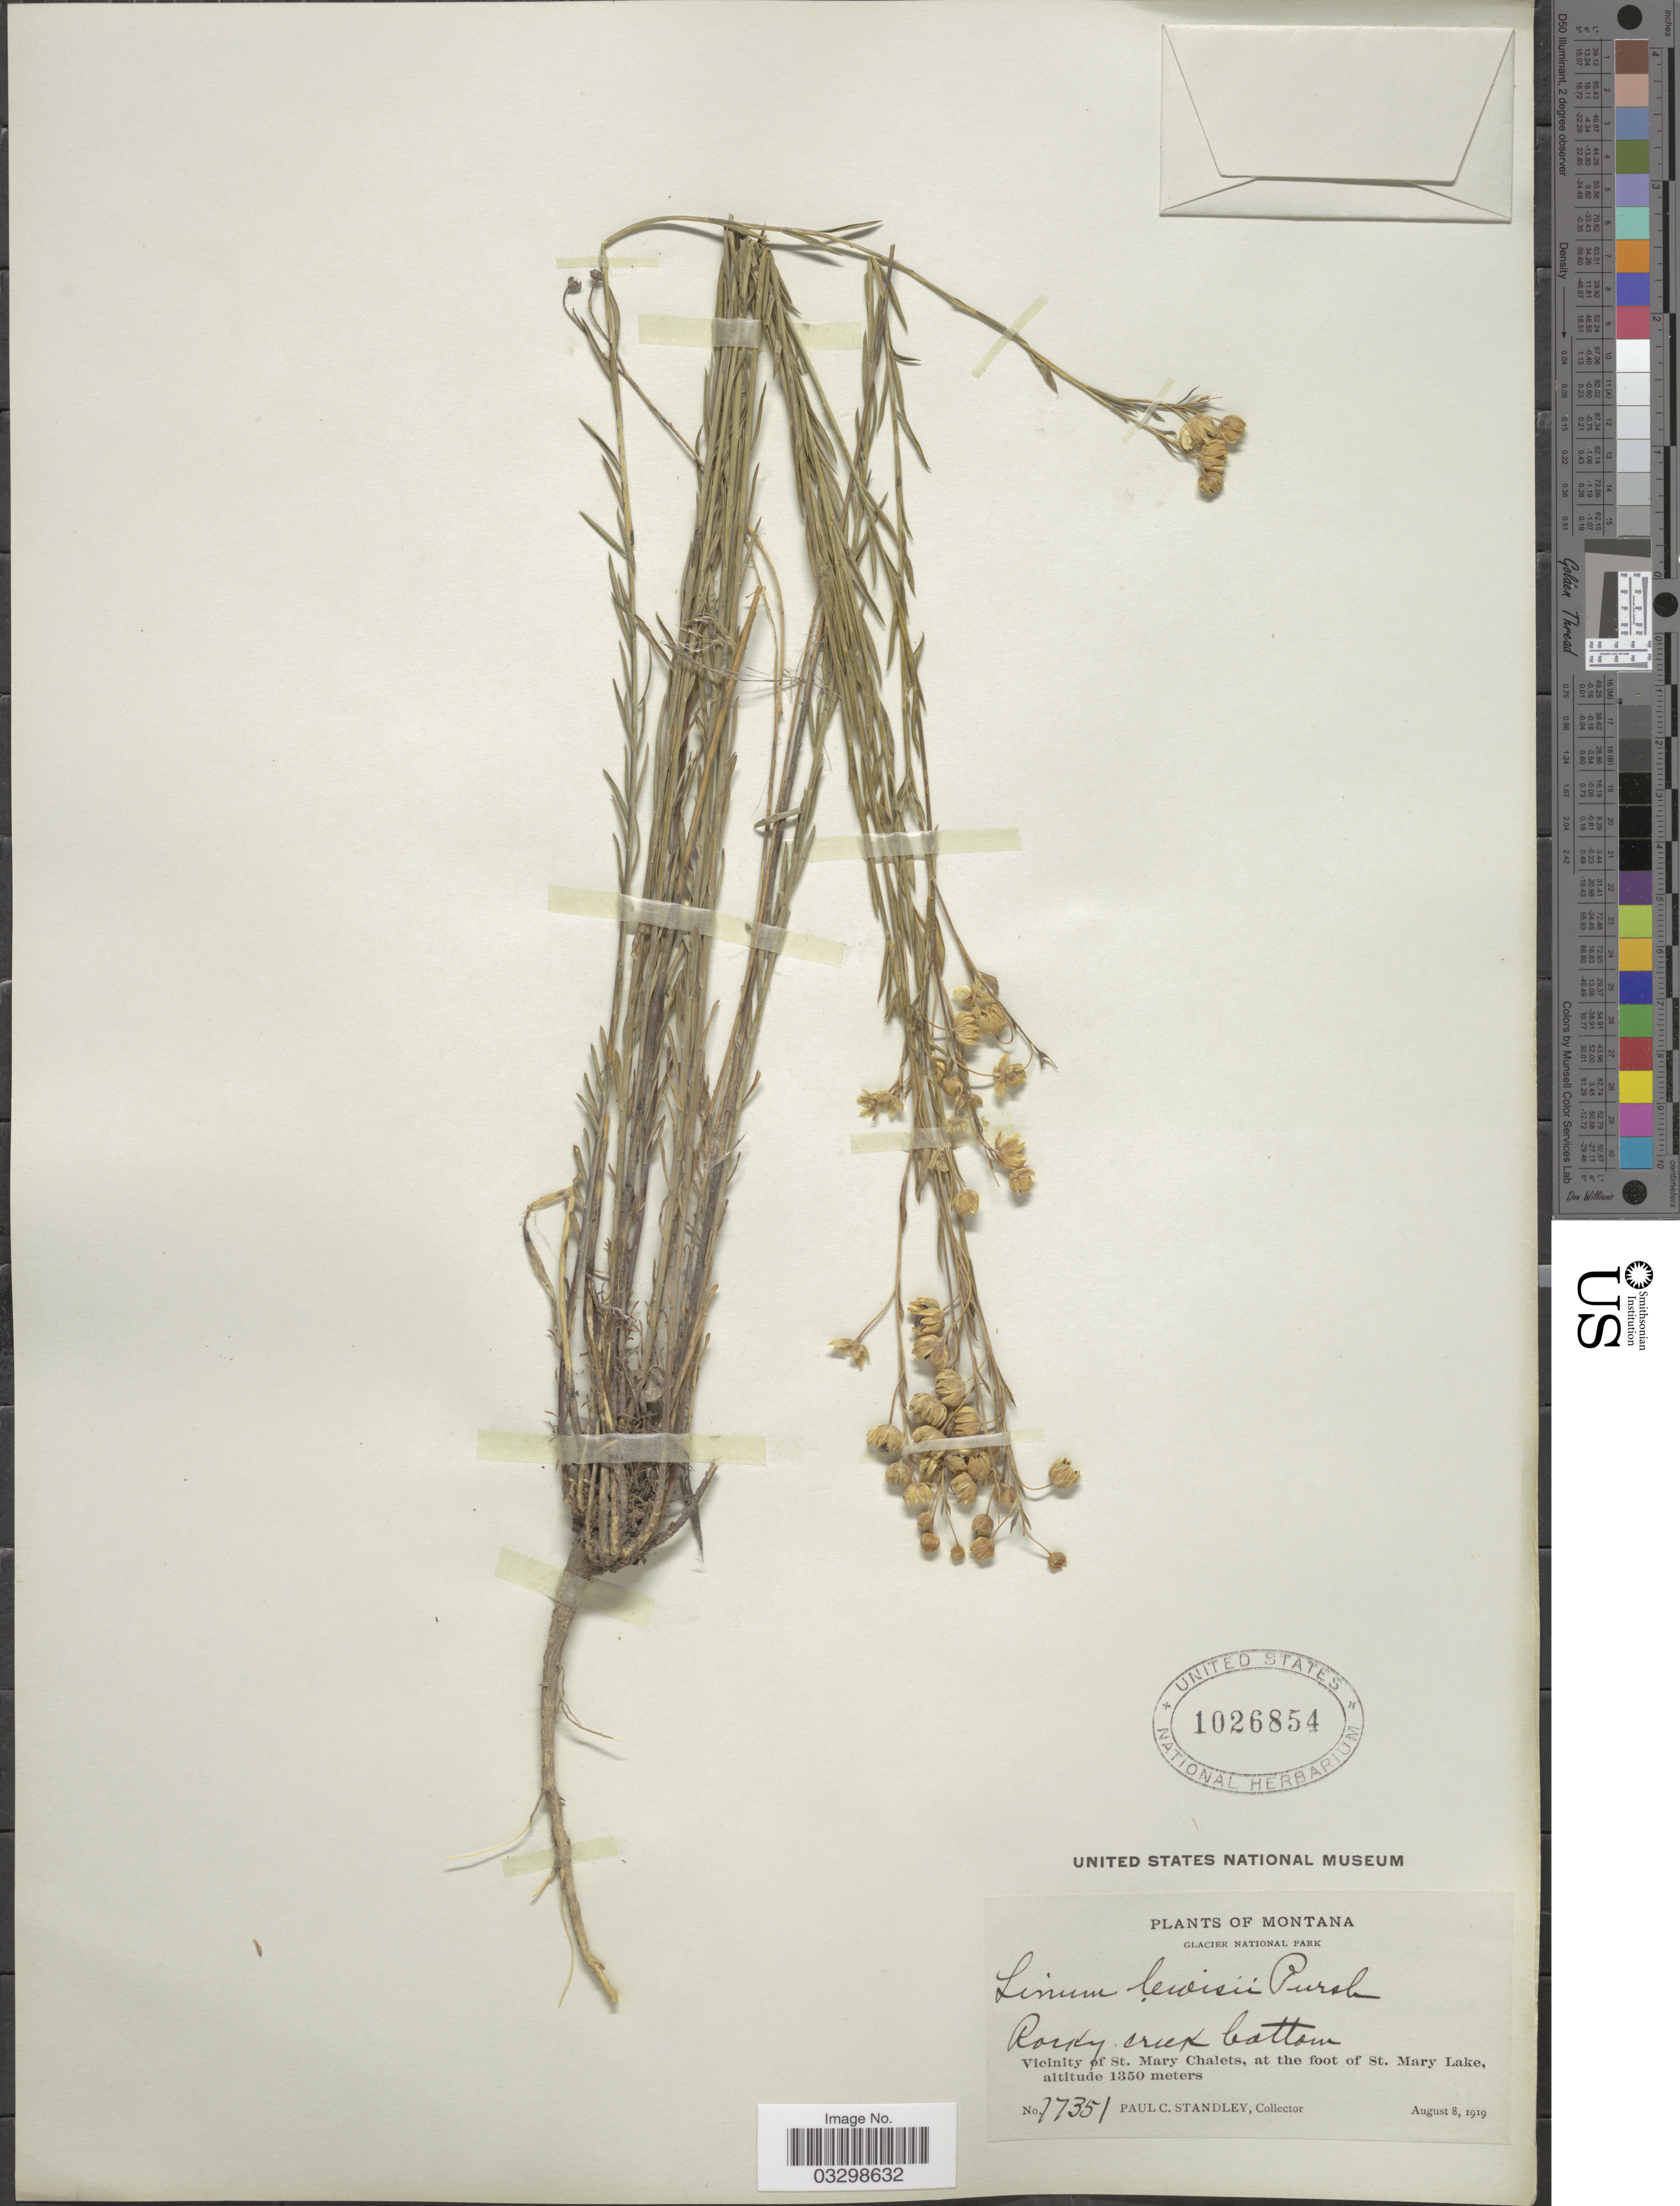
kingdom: Plantae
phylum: Tracheophyta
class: Magnoliopsida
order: Malpighiales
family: Linaceae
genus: Linum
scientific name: Linum lewisii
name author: Pursh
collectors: P. C. Standley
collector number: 17351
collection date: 1919-08-08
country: United States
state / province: Montana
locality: Glacier National Park. Vicinity of St. Mary Chalets, at the foot of St. Mary Lake.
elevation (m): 1350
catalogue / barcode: US 1026854